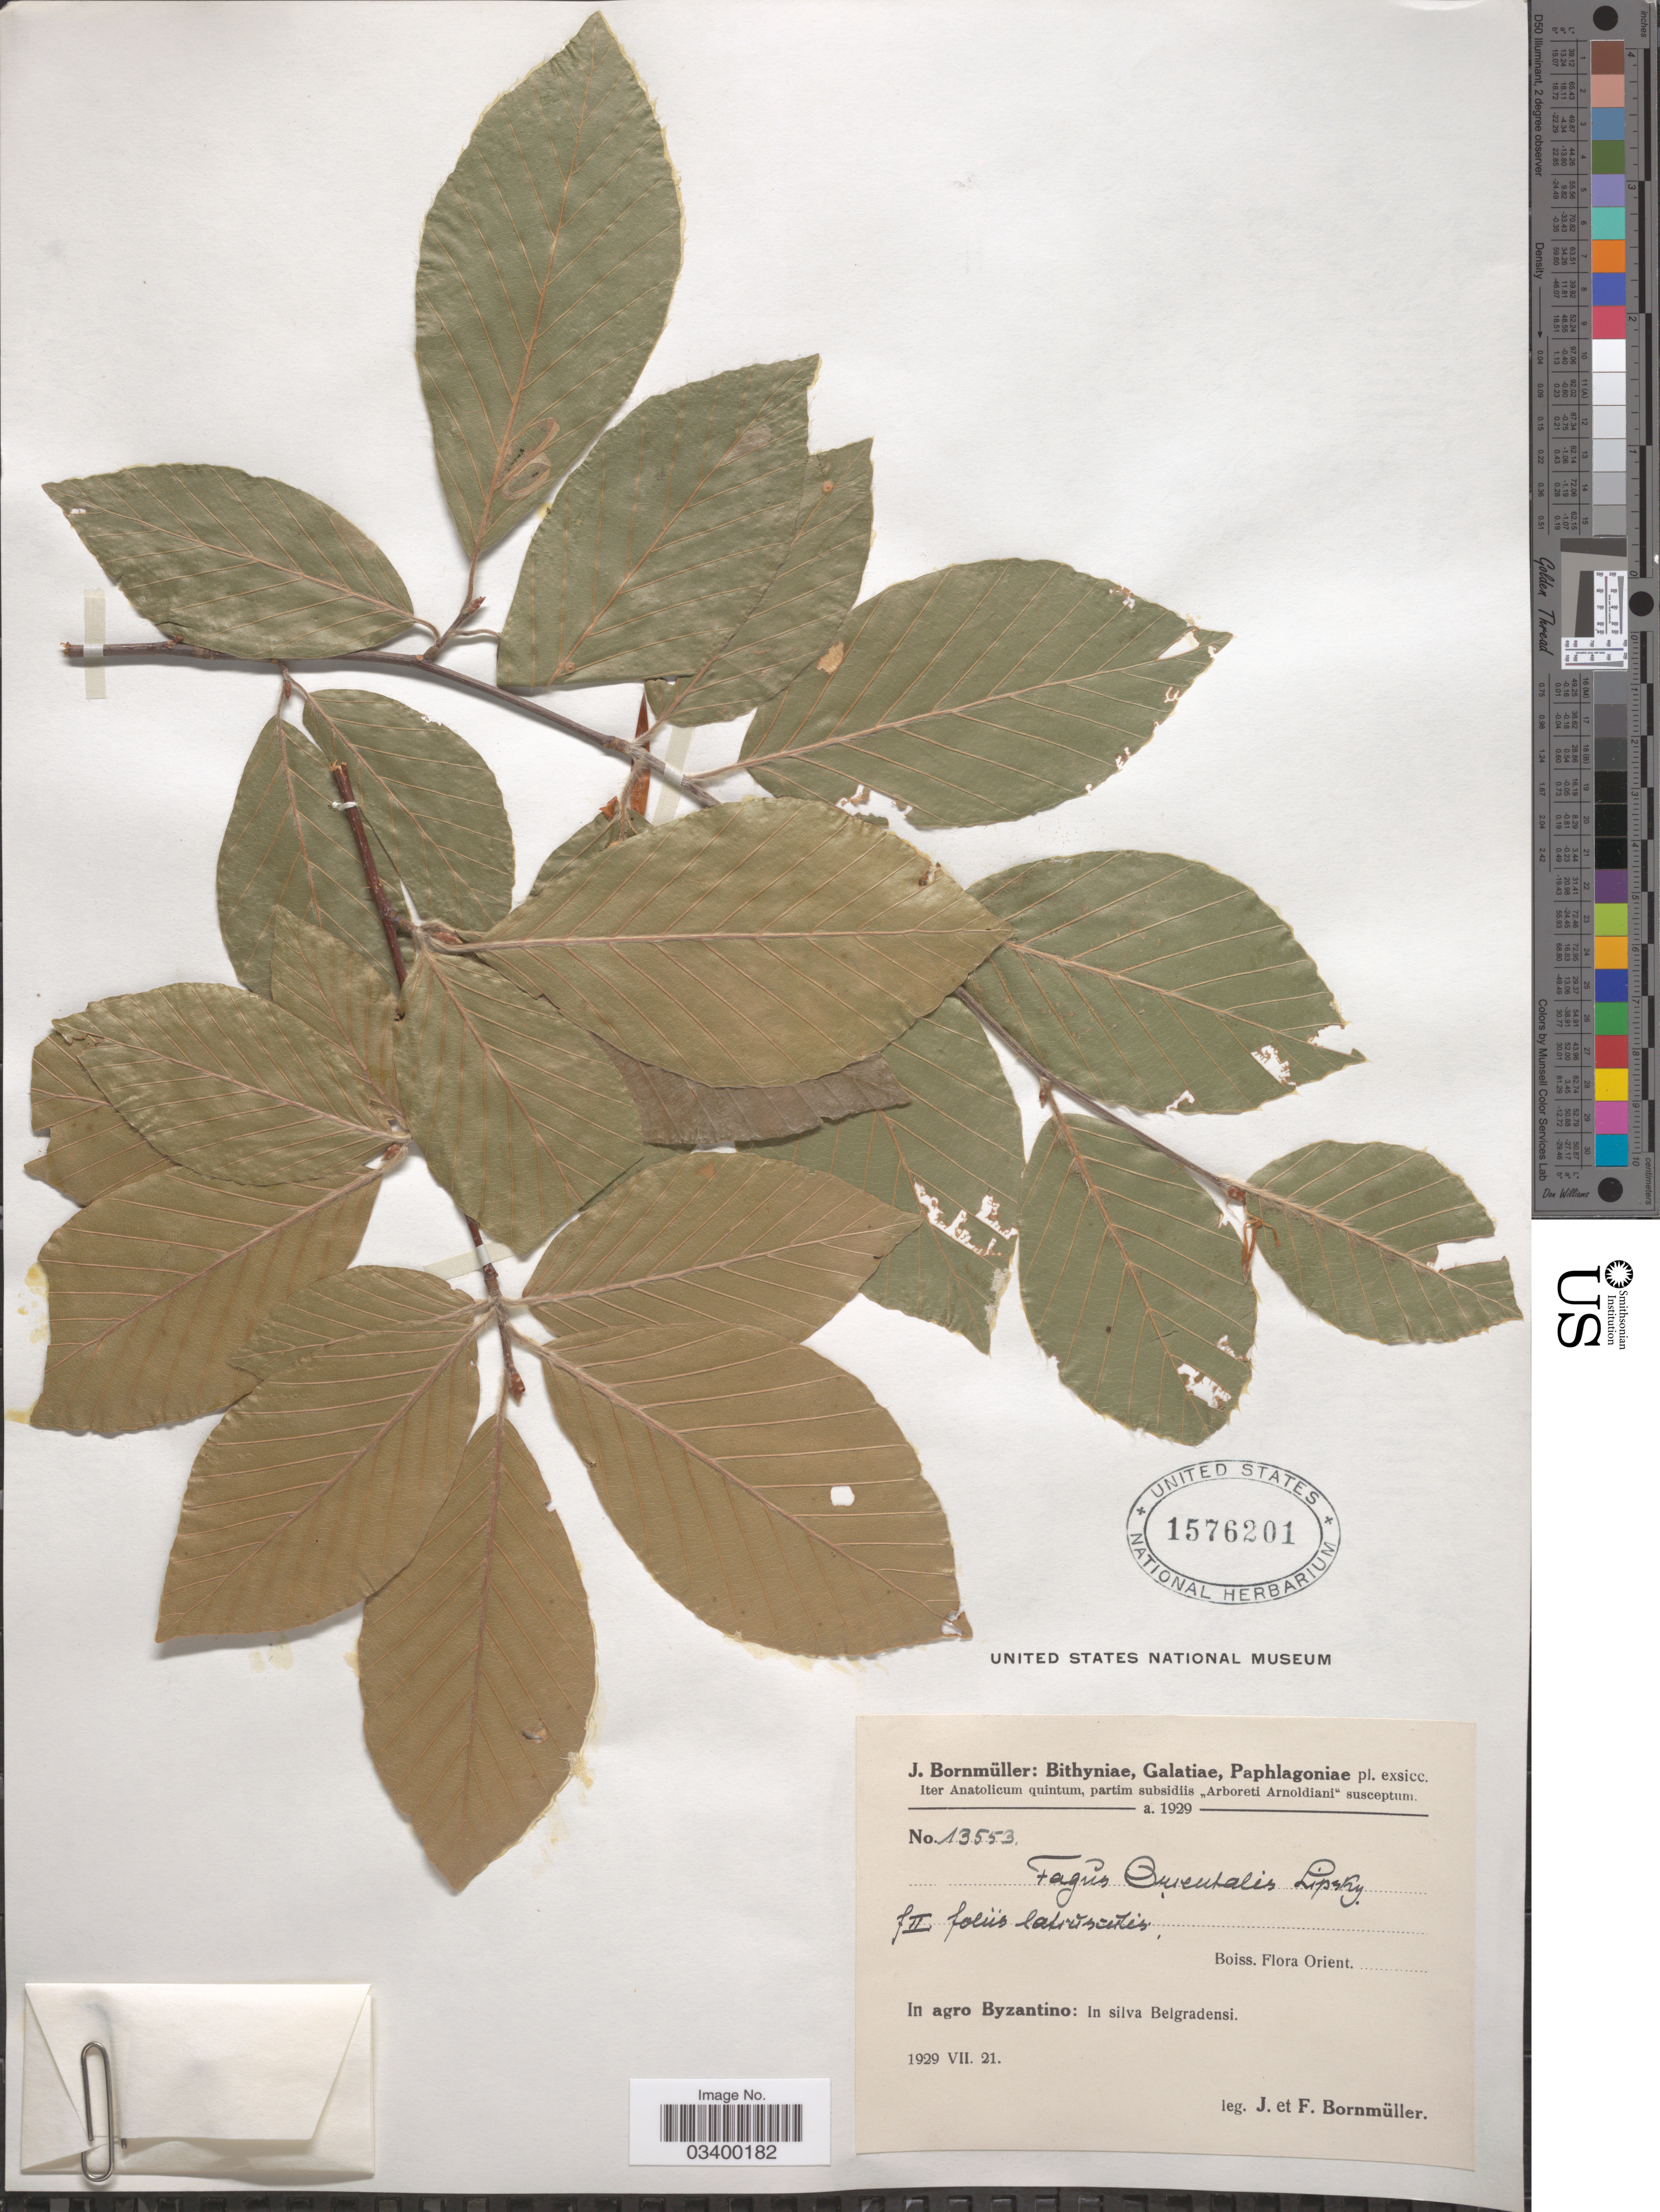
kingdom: Plantae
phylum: Tracheophyta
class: Magnoliopsida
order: Fagales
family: Fagaceae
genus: Fagus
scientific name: Fagus orientalis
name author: Lipsky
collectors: J. Bornmüller & F. Bornmüller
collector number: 13553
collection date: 1929-07-21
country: Serbia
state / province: Belgrade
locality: Bithyniae, Galatiae, Paphlagoniae. Orient. In agro Byzantino: In silva Belgradensi.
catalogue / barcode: US 1576201